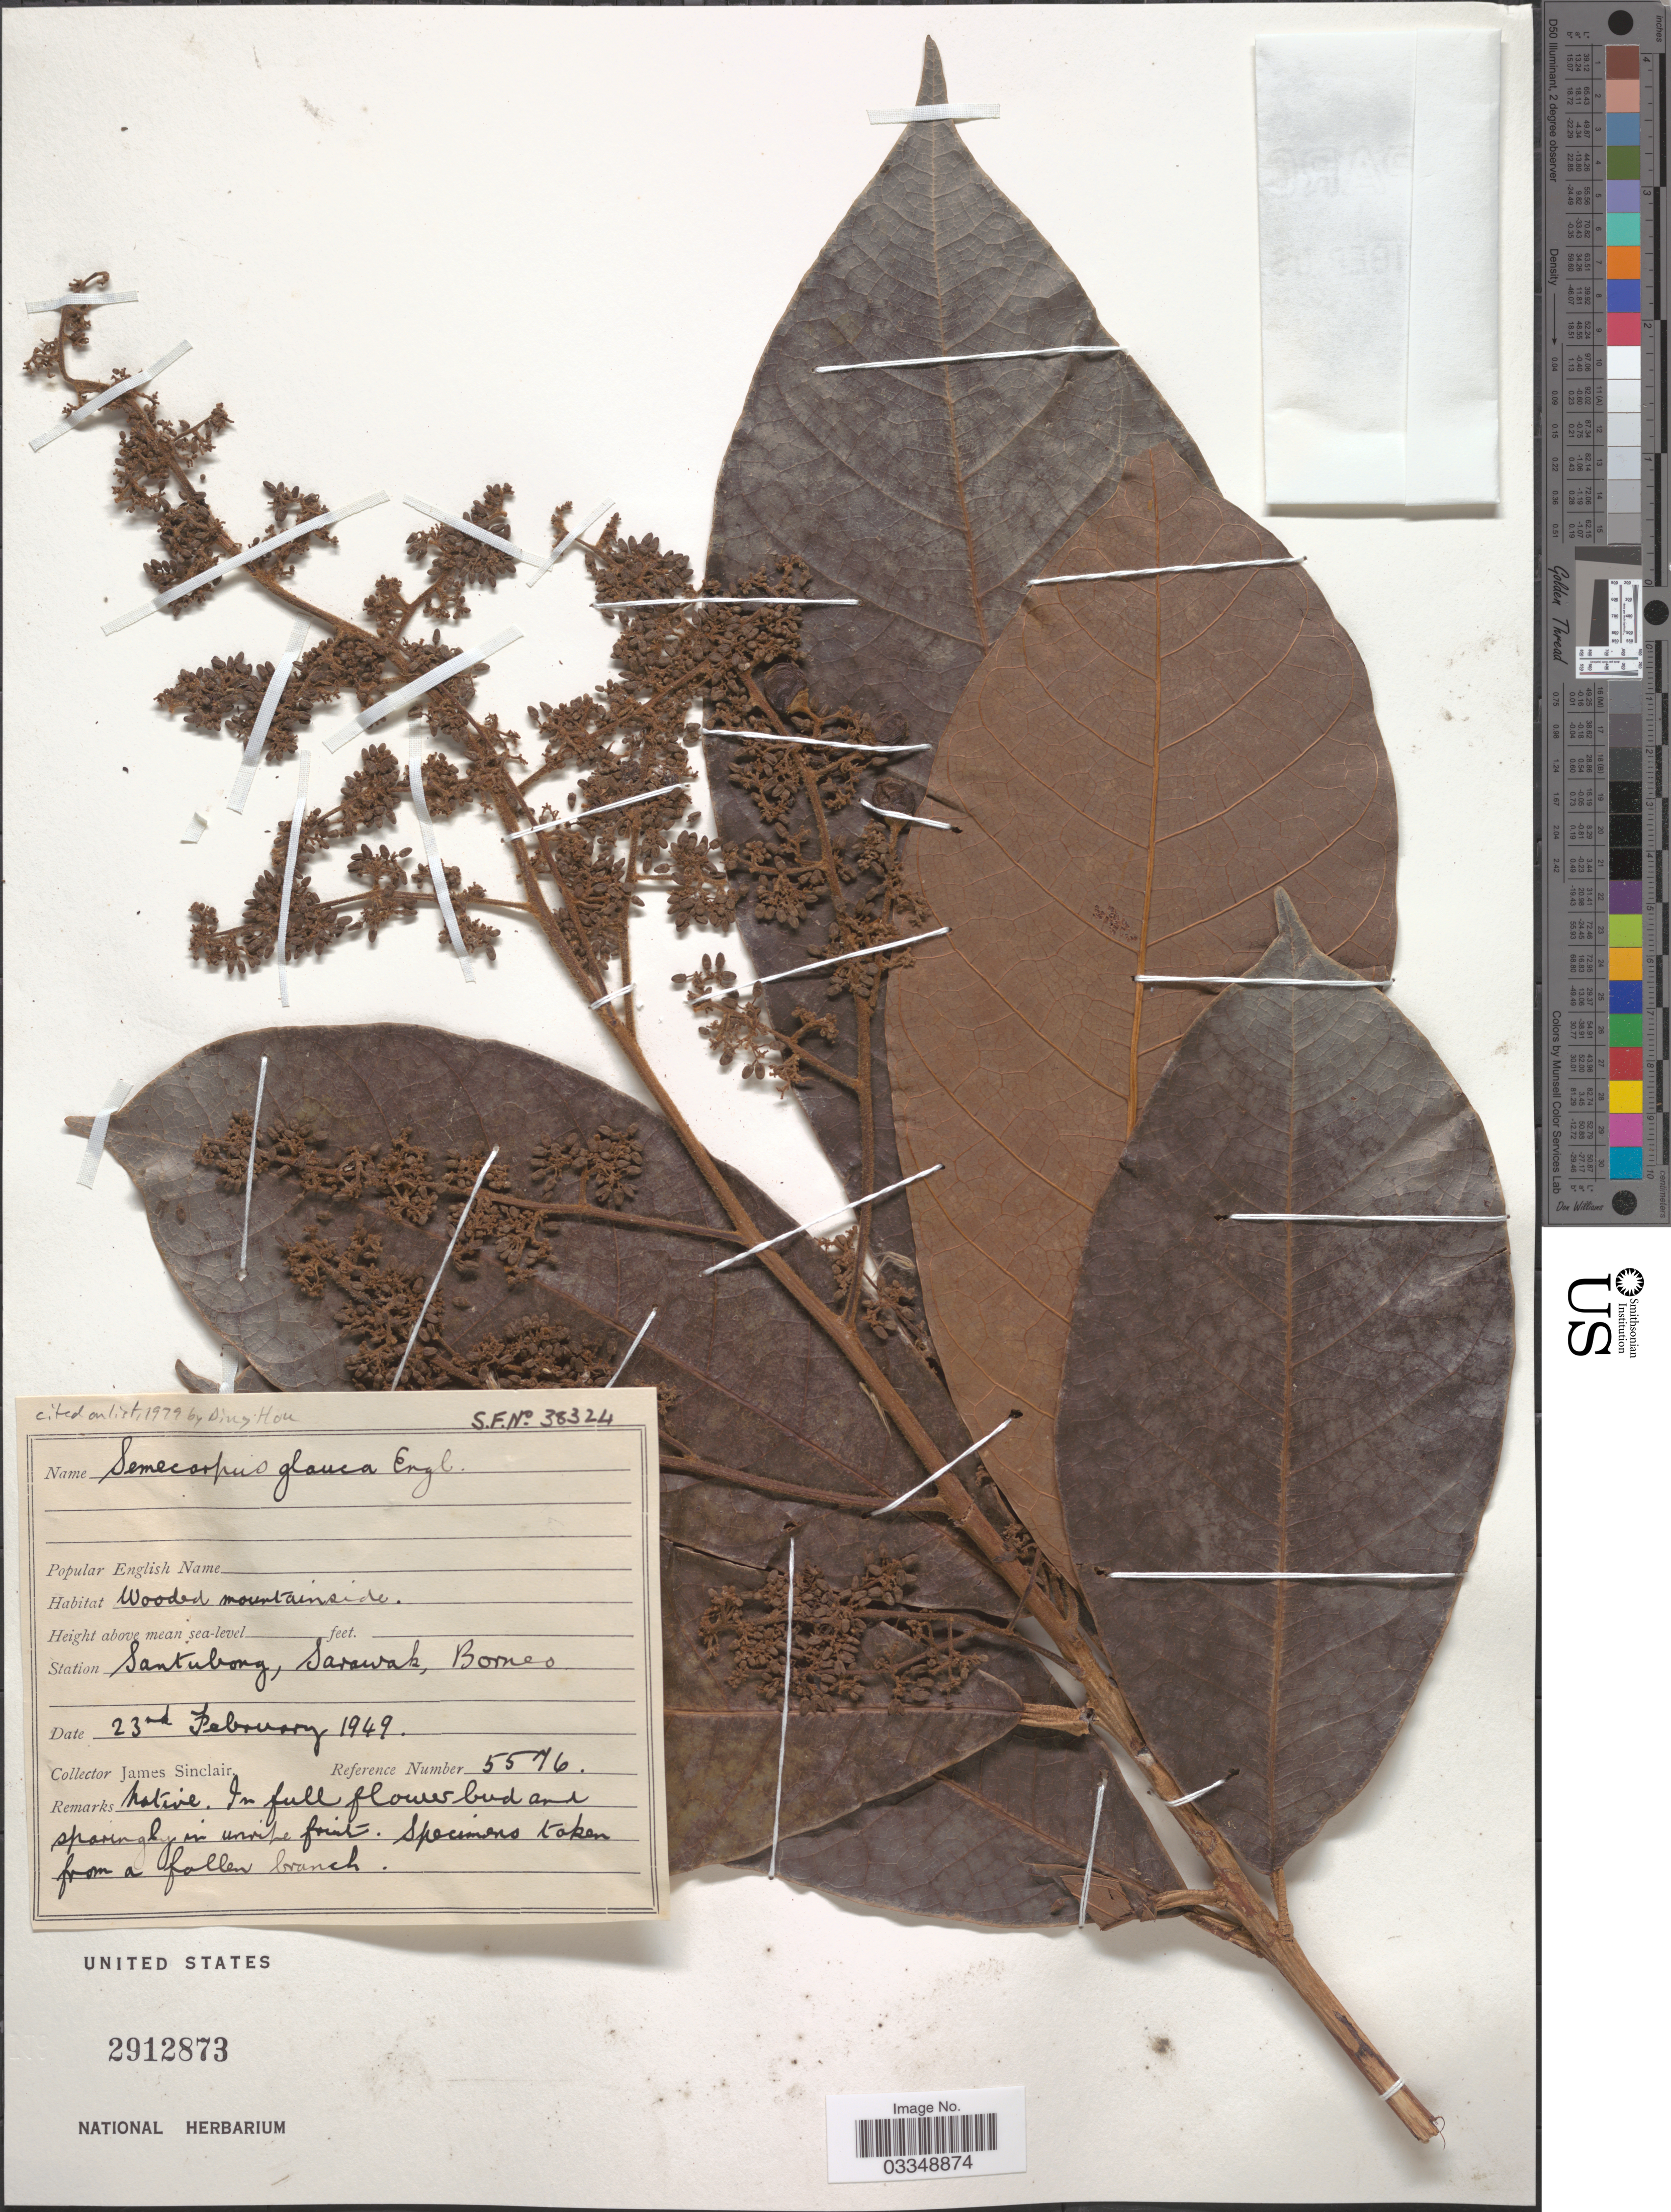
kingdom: Plantae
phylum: Tracheophyta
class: Magnoliopsida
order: Sapindales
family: Anacardiaceae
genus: Semecarpus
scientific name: Semecarpus glaucus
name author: Engl.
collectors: J. Sinclair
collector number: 5576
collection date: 1949-02-23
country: Malaysia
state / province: Sarawak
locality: Station Santubong, Borneo.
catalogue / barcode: US 2912873